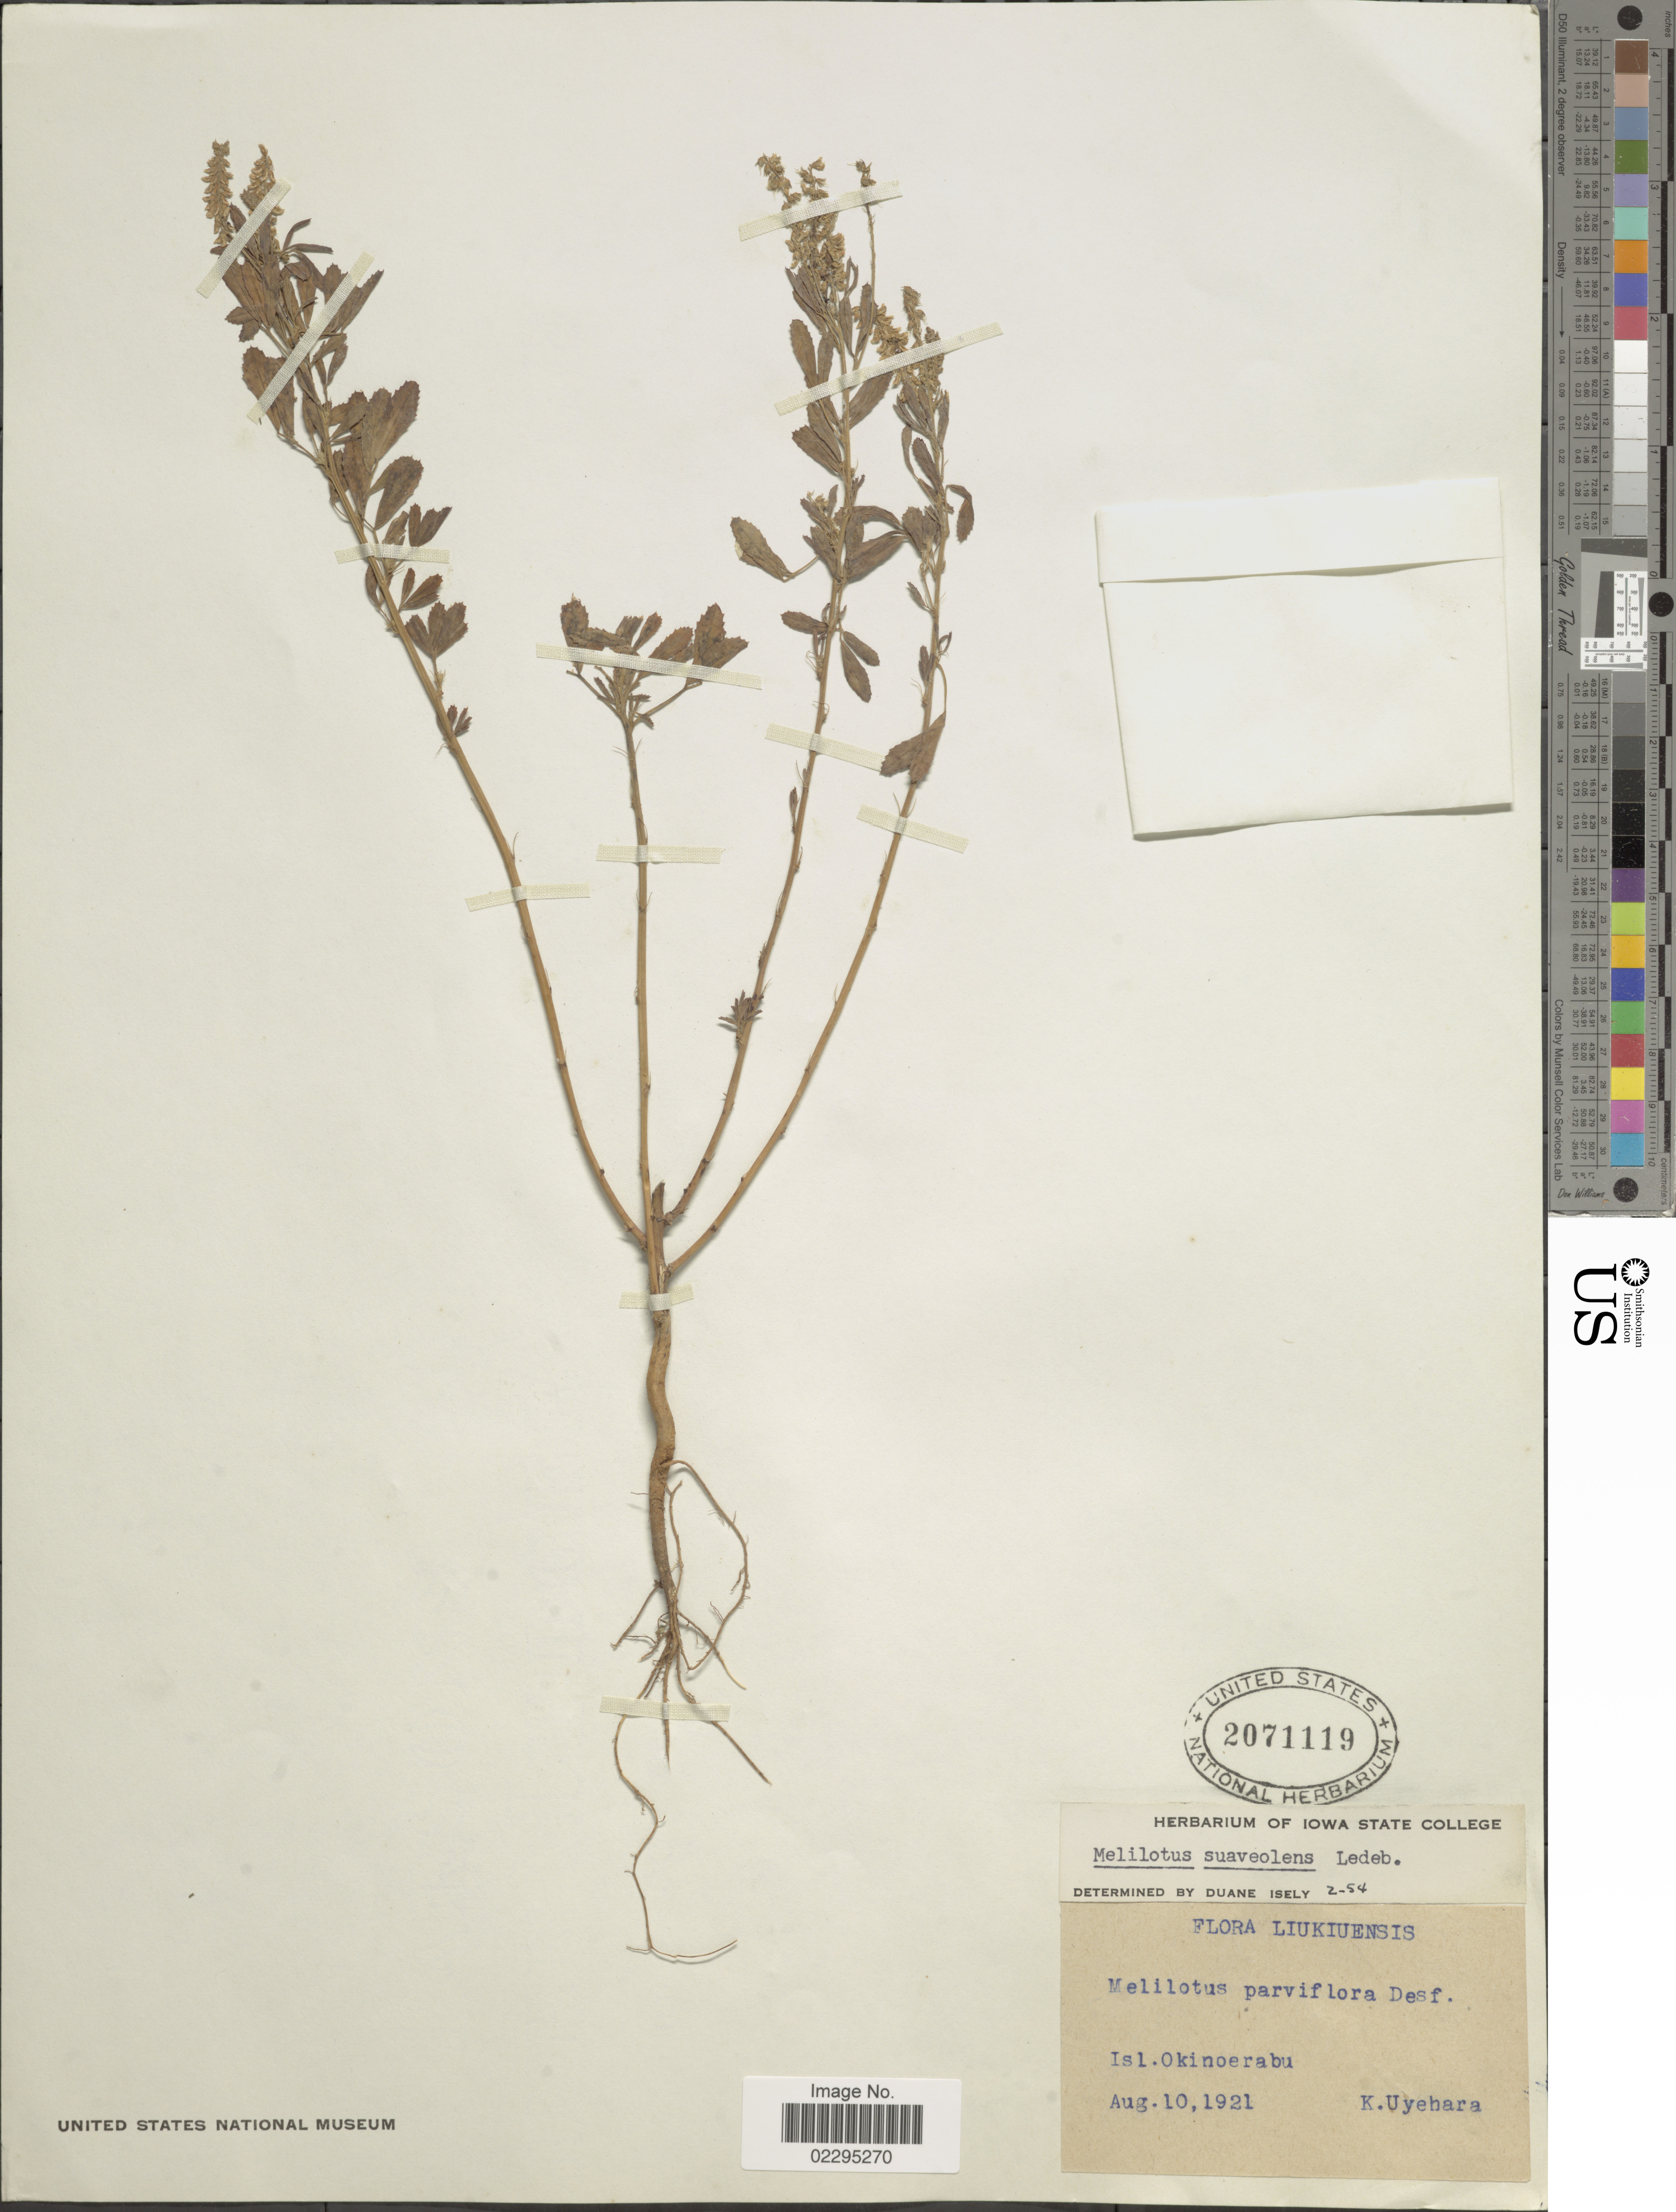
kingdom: Plantae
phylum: Tracheophyta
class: Magnoliopsida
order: Fabales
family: Fabaceae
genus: Melilotus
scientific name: Melilotus suaveolens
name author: Ledeb.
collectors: K. Uyebara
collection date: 1921-08-10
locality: Liukiuensis, Isl. Okinoerabu.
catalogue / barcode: US 2071119